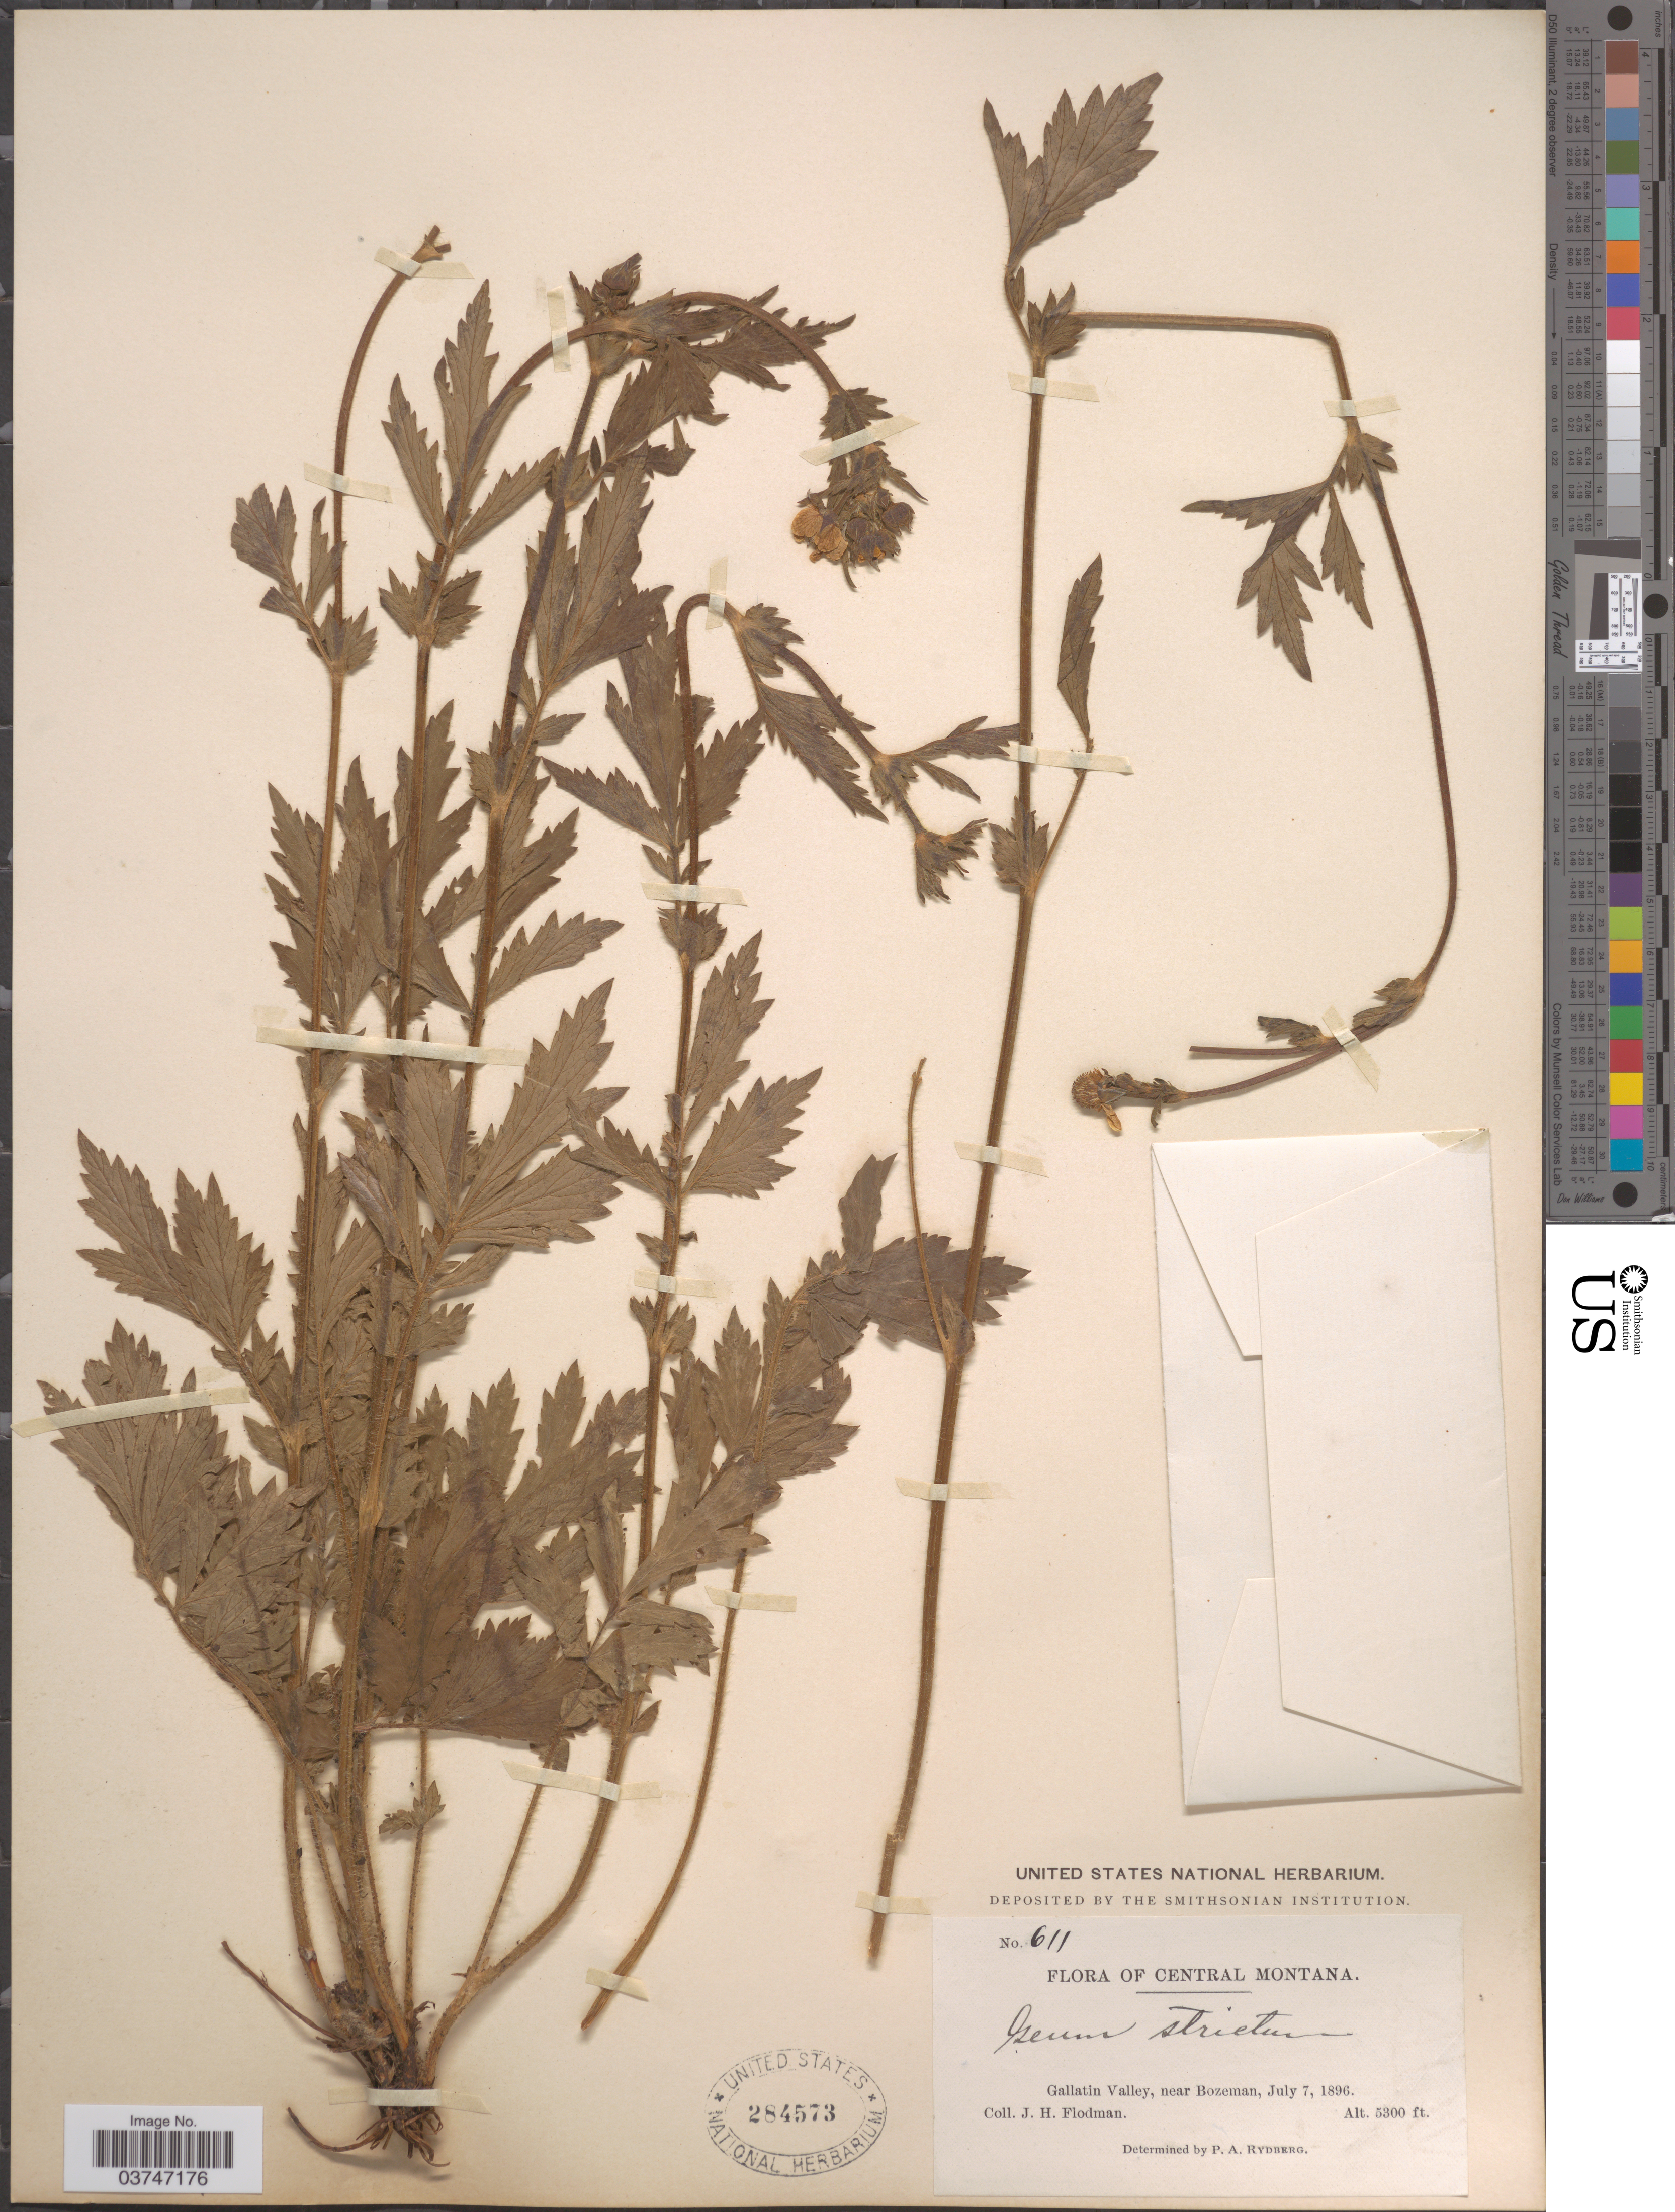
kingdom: Plantae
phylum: Tracheophyta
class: Magnoliopsida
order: Rosales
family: Rosaceae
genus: Geum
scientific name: Geum aleppicum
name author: Jacq.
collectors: J. Flodman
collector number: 611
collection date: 1896-07-07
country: United States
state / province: Montana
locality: Central Montana. Gallatin Valley, near Bozeman.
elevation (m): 1615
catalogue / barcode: US 284573